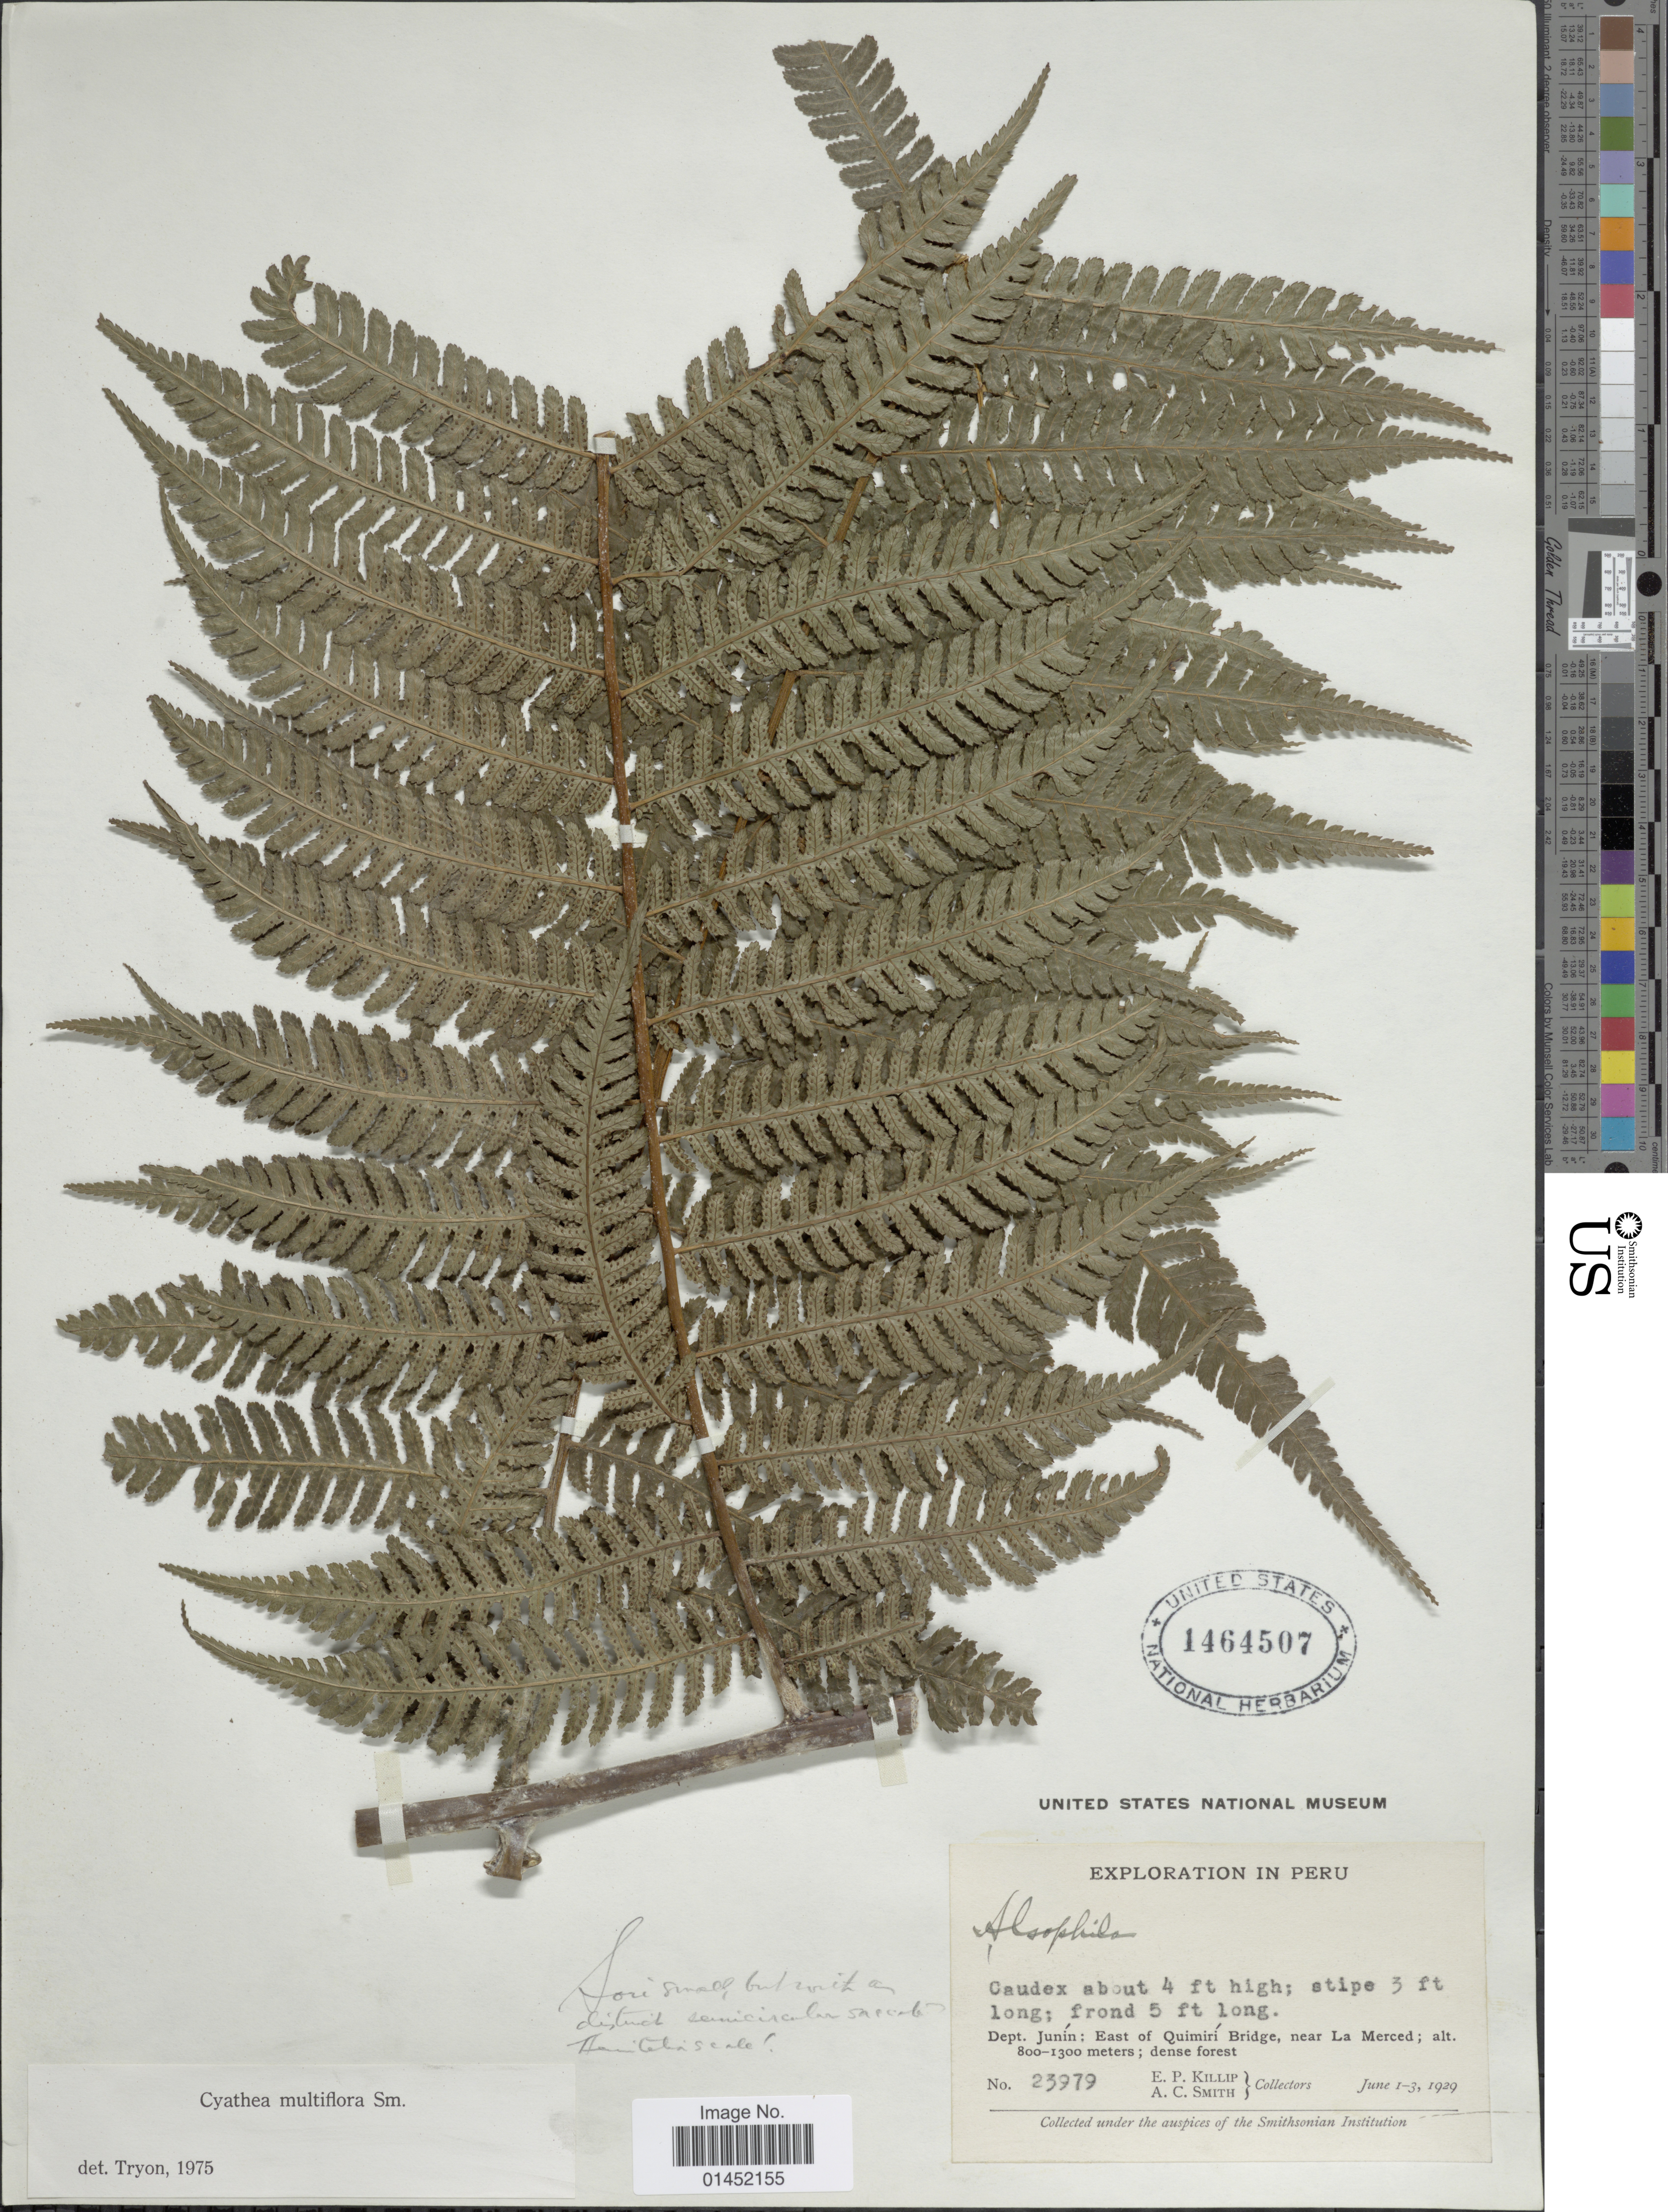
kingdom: Plantae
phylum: Tracheophyta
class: Polypodiopsida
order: Cyatheales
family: Cyatheaceae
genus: Cyathea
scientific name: Cyathea multiflora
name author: Sm.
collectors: E. P. Killip & A. C. Smith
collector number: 23979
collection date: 1929-06-01/1929-06-03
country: Peru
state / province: Junín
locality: Dpt. Junín: East of Quimirí Bridge, near La Merced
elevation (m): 800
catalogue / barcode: US 1464507